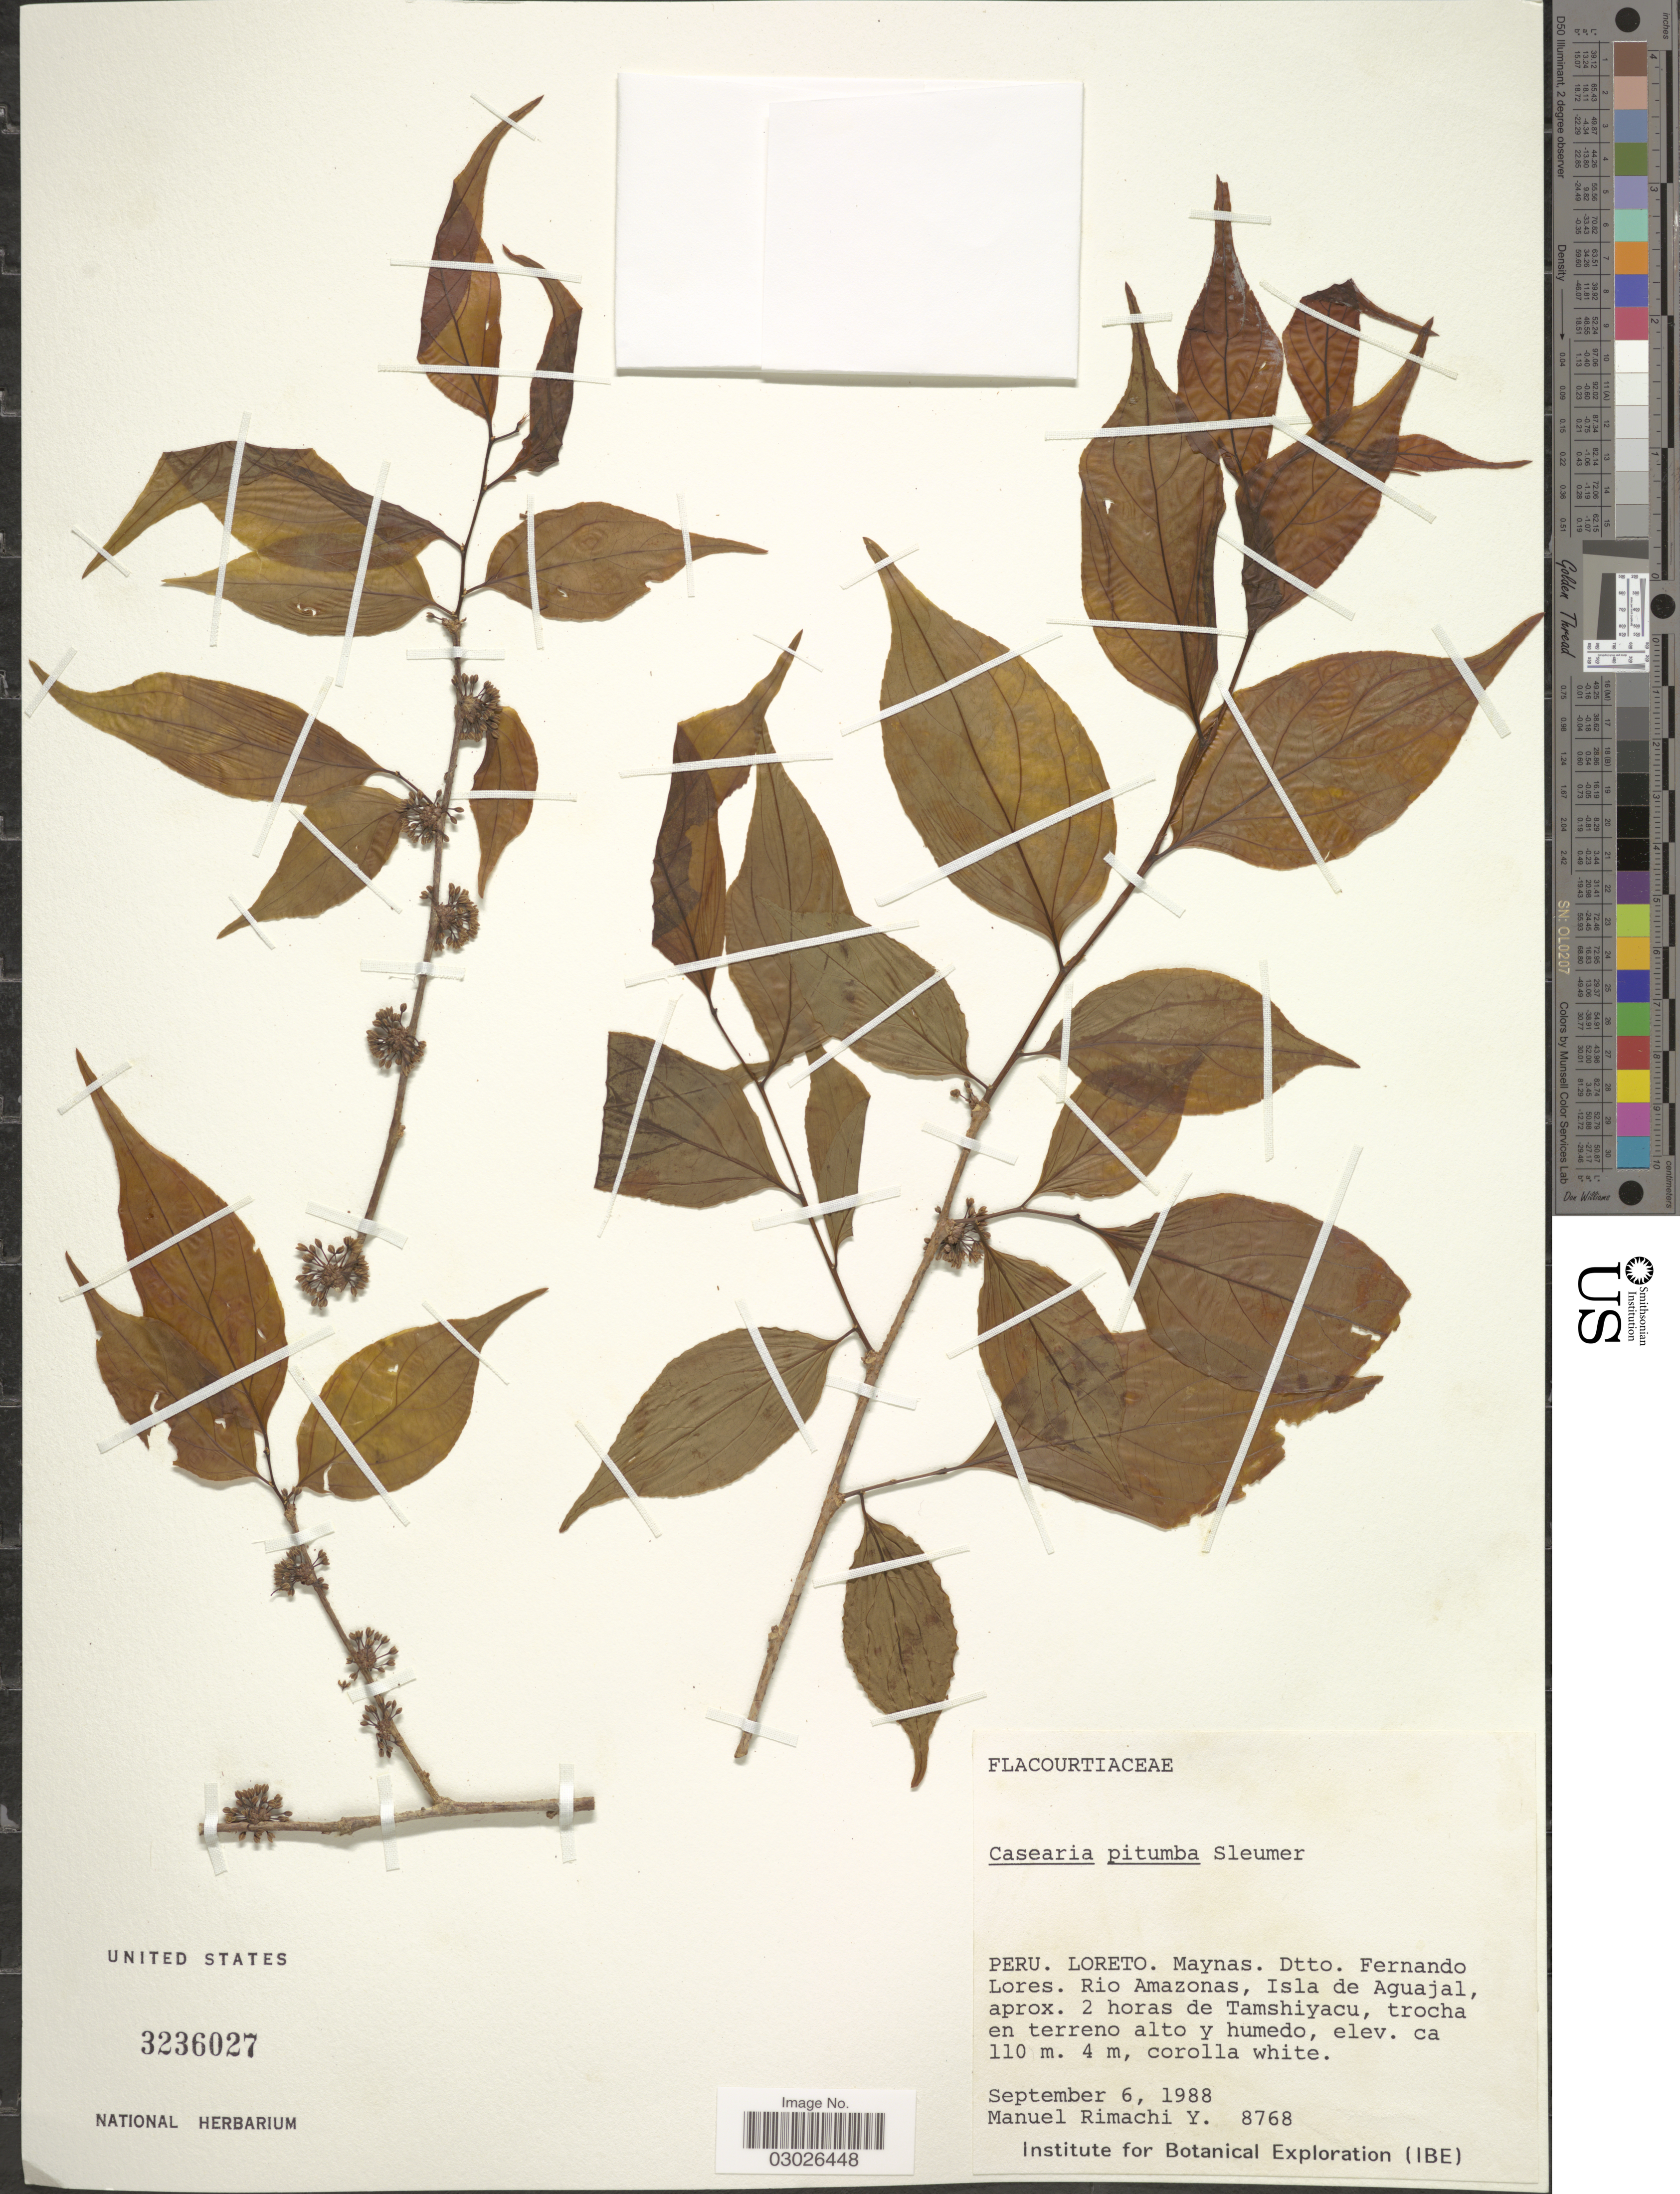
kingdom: Plantae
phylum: Tracheophyta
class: Magnoliopsida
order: Malpighiales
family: Salicaceae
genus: Casearia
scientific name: Casearia pitumba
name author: Sleumer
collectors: M. Rimachi Y.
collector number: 8768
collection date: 1988-09-06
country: Peru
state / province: Loreto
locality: Loreto. Maynas. Dtto. Fernando Lores. Rio Amazonas, Isla de Aguajal, aprox. 2 horas de Tamshiyacu.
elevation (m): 110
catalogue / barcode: US 3236027